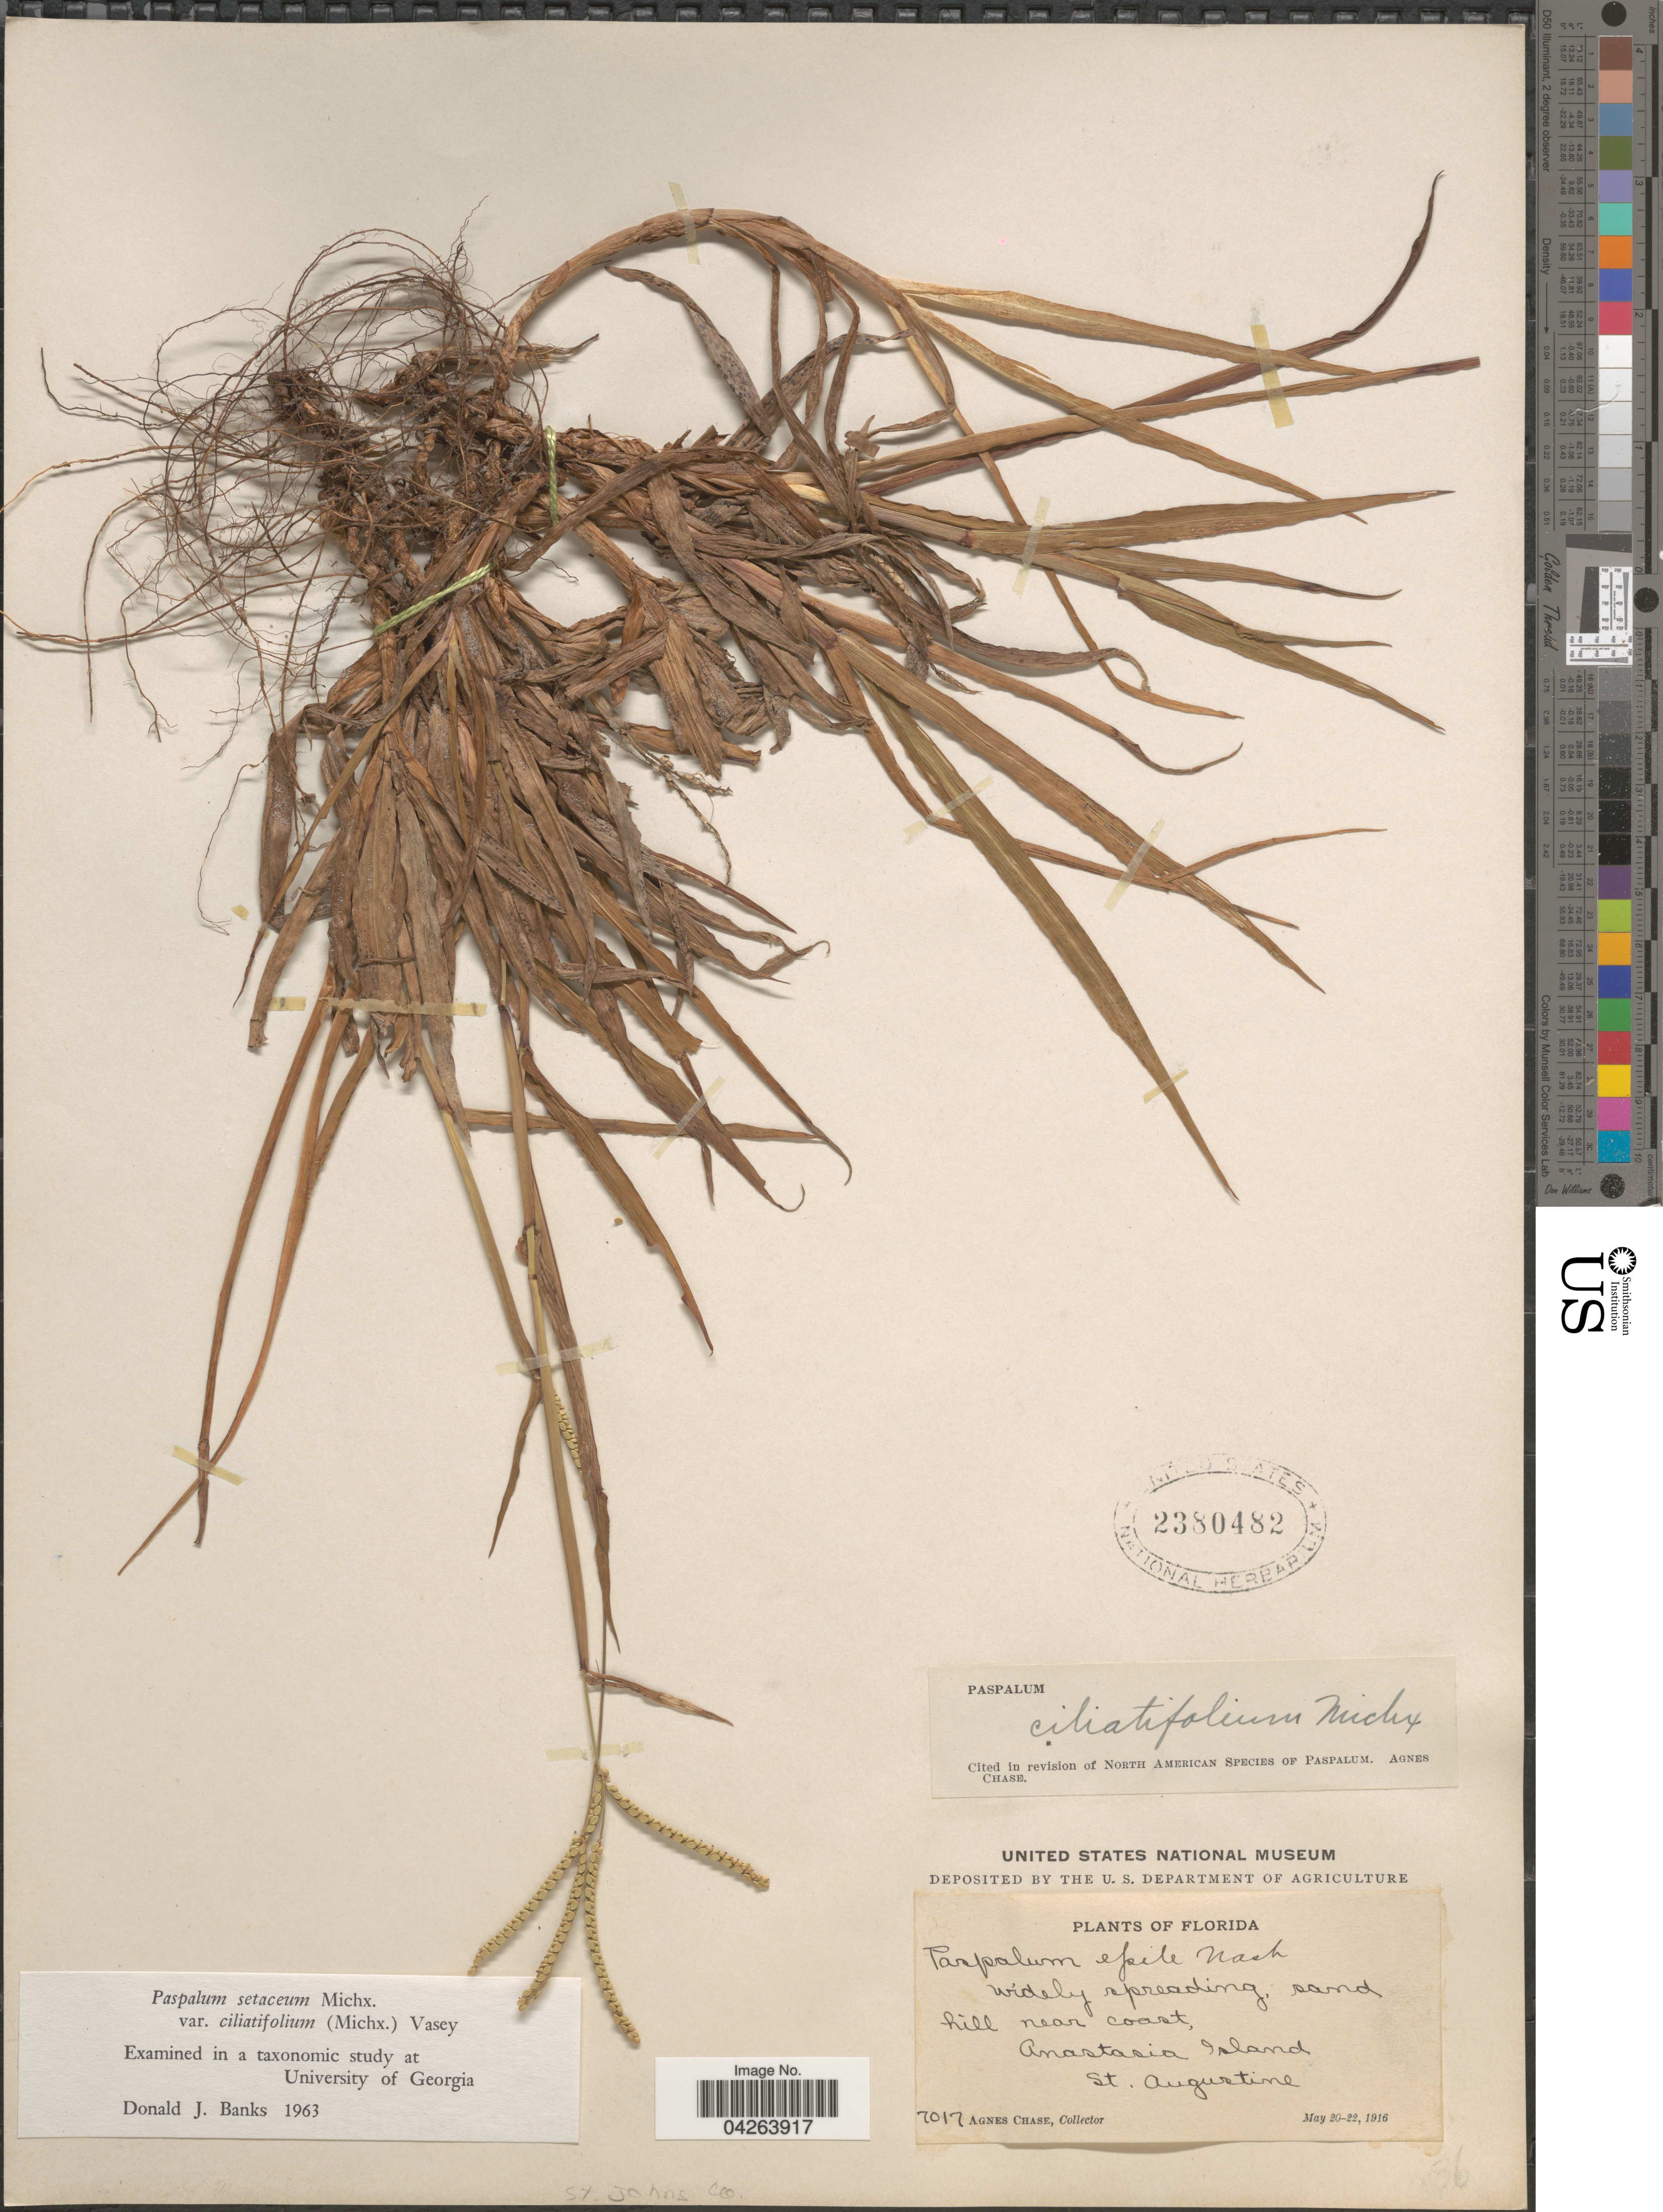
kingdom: Plantae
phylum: Tracheophyta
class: Liliopsida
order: Poales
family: Poaceae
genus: Paspalum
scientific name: Paspalum setaceum var. ciliatifolium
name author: (Michx.) Vasey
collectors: A. Chase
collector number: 7017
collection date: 1916-05-20/1916-05-22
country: United States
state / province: Florida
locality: Anastasia Island. St. Augustine. St. Johns Co.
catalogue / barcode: US 2380482